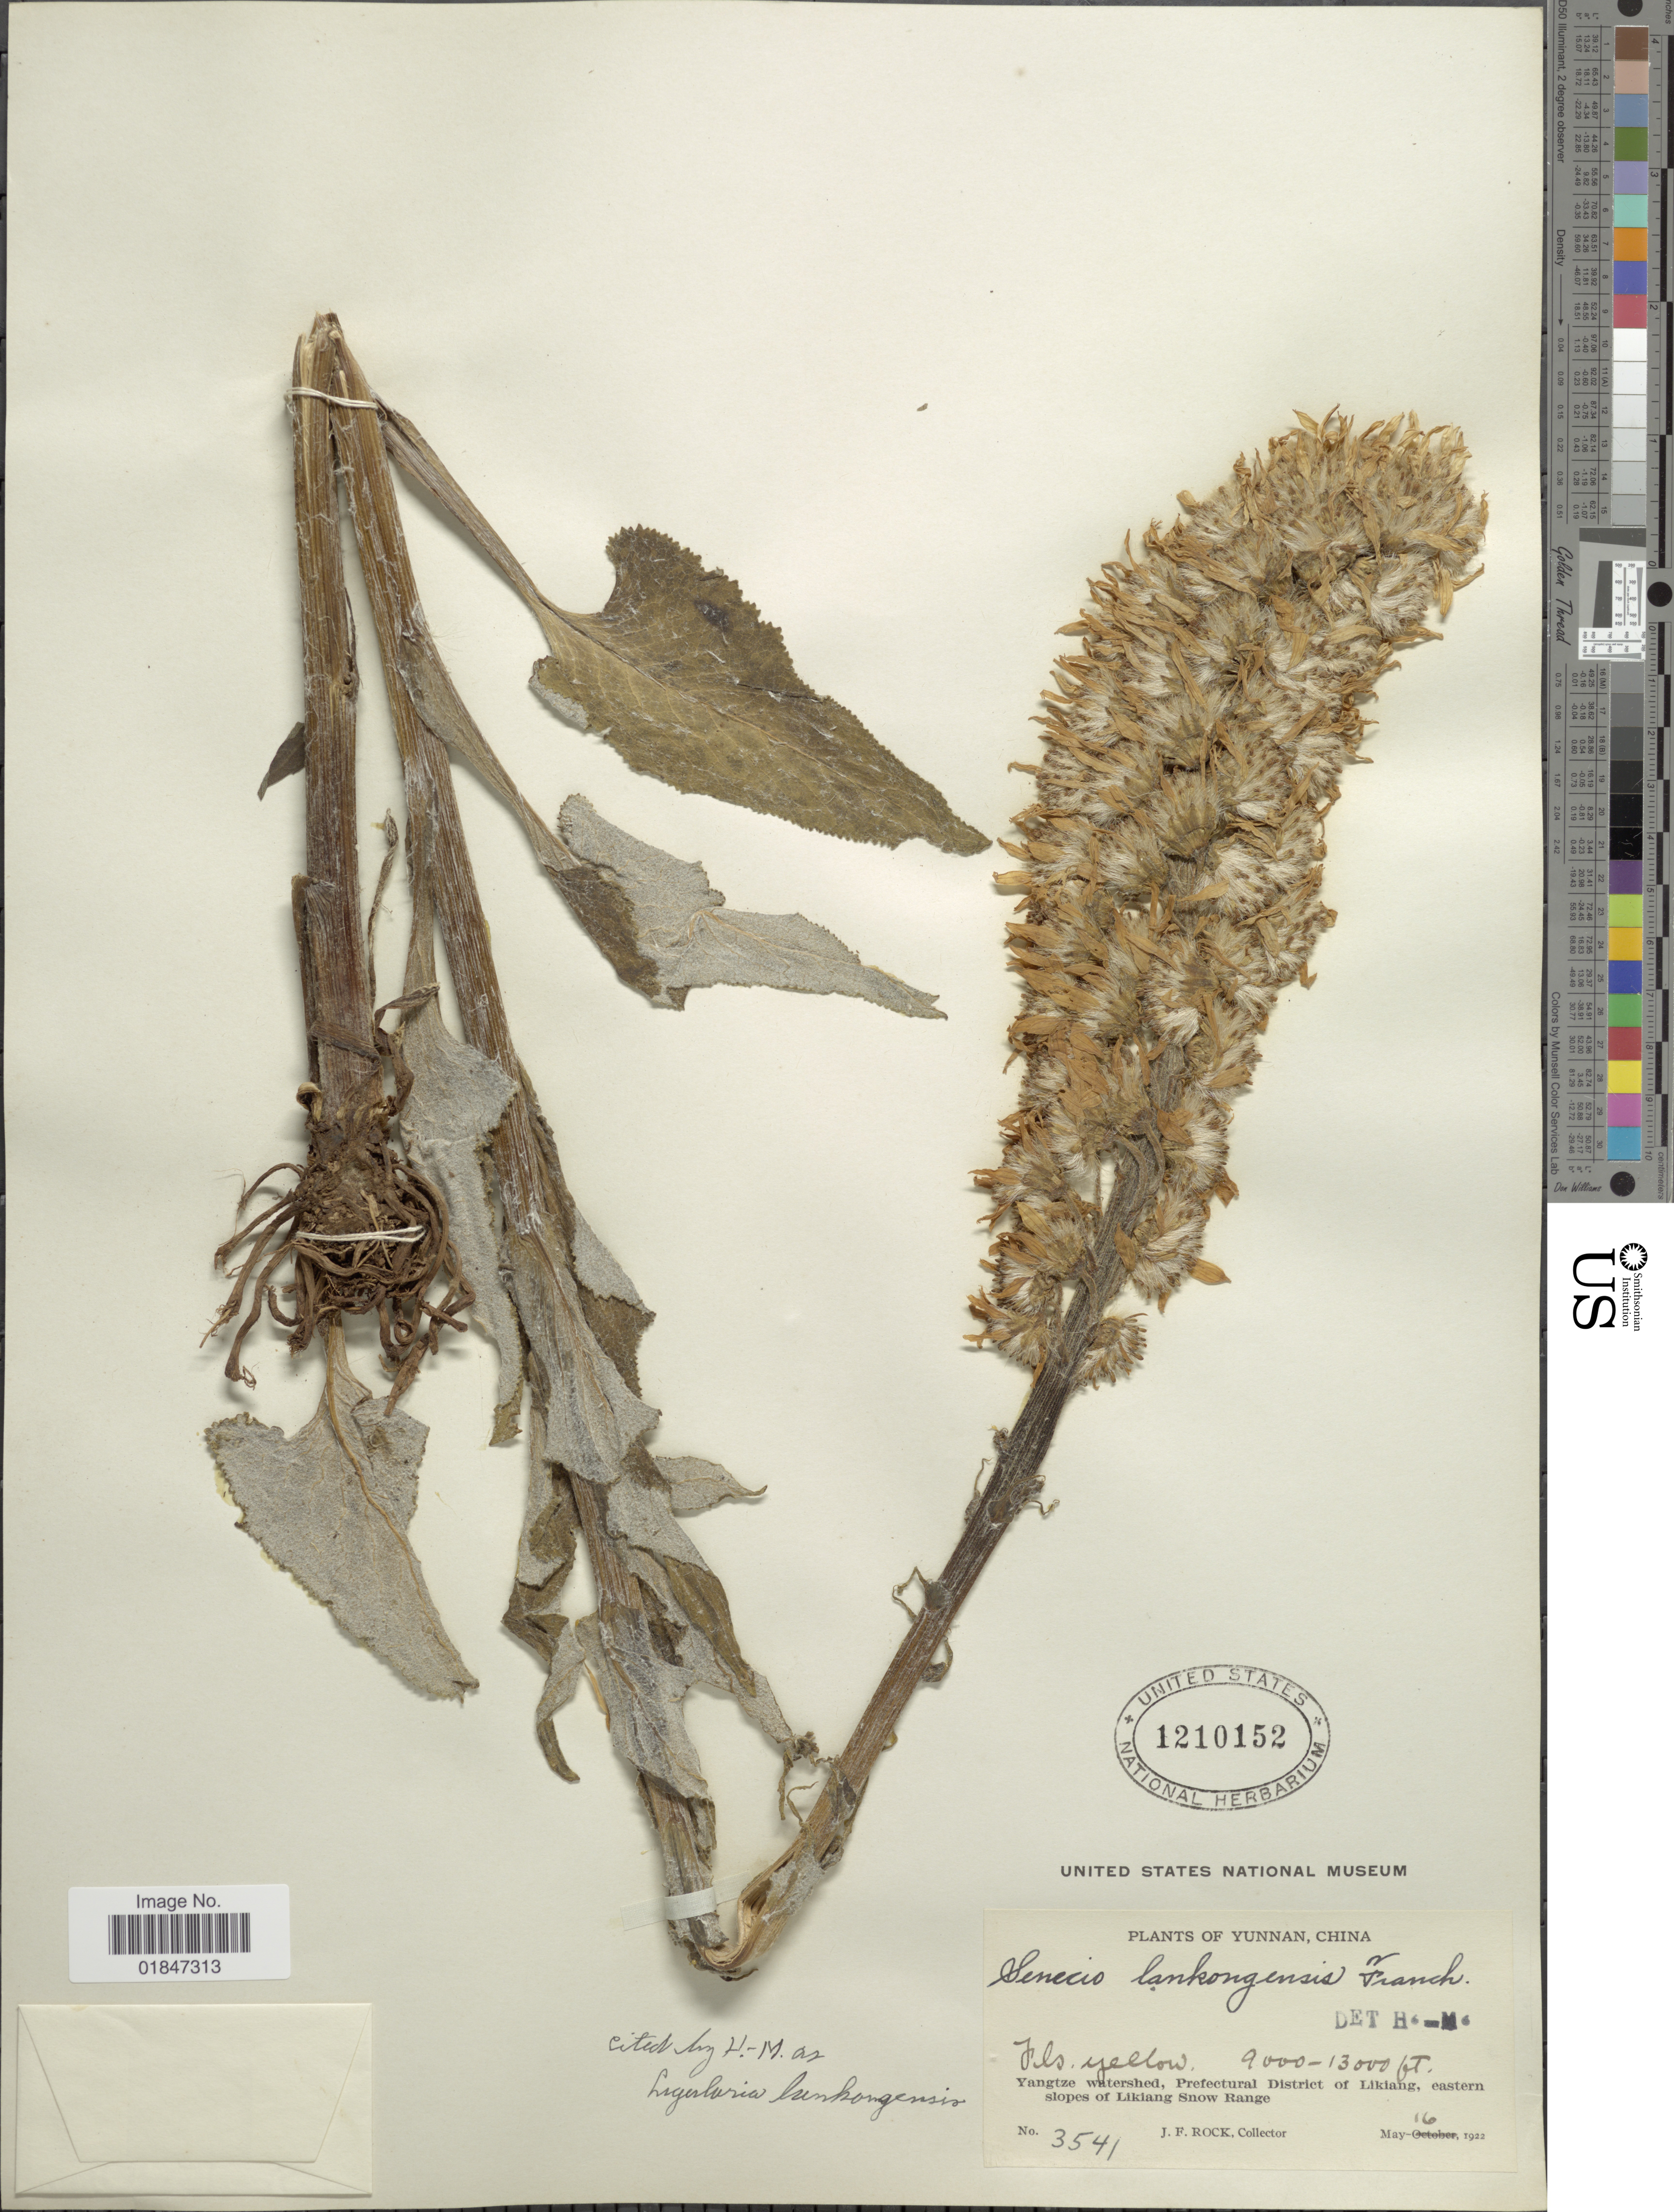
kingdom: Plantae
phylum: Tracheophyta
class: Magnoliopsida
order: Asterales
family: Asteraceae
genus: Ligularia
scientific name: Ligularia lankongensis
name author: (Franch.) Hand.-Mazz.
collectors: J. Rock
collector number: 3541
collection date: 1922-05-16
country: China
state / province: Yunnan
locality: Yunnan, China. Yangtze watershed, Prefectual District of Likiang, eastern slopes of Likiang Snow Range.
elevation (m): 2743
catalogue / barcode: US 1210152